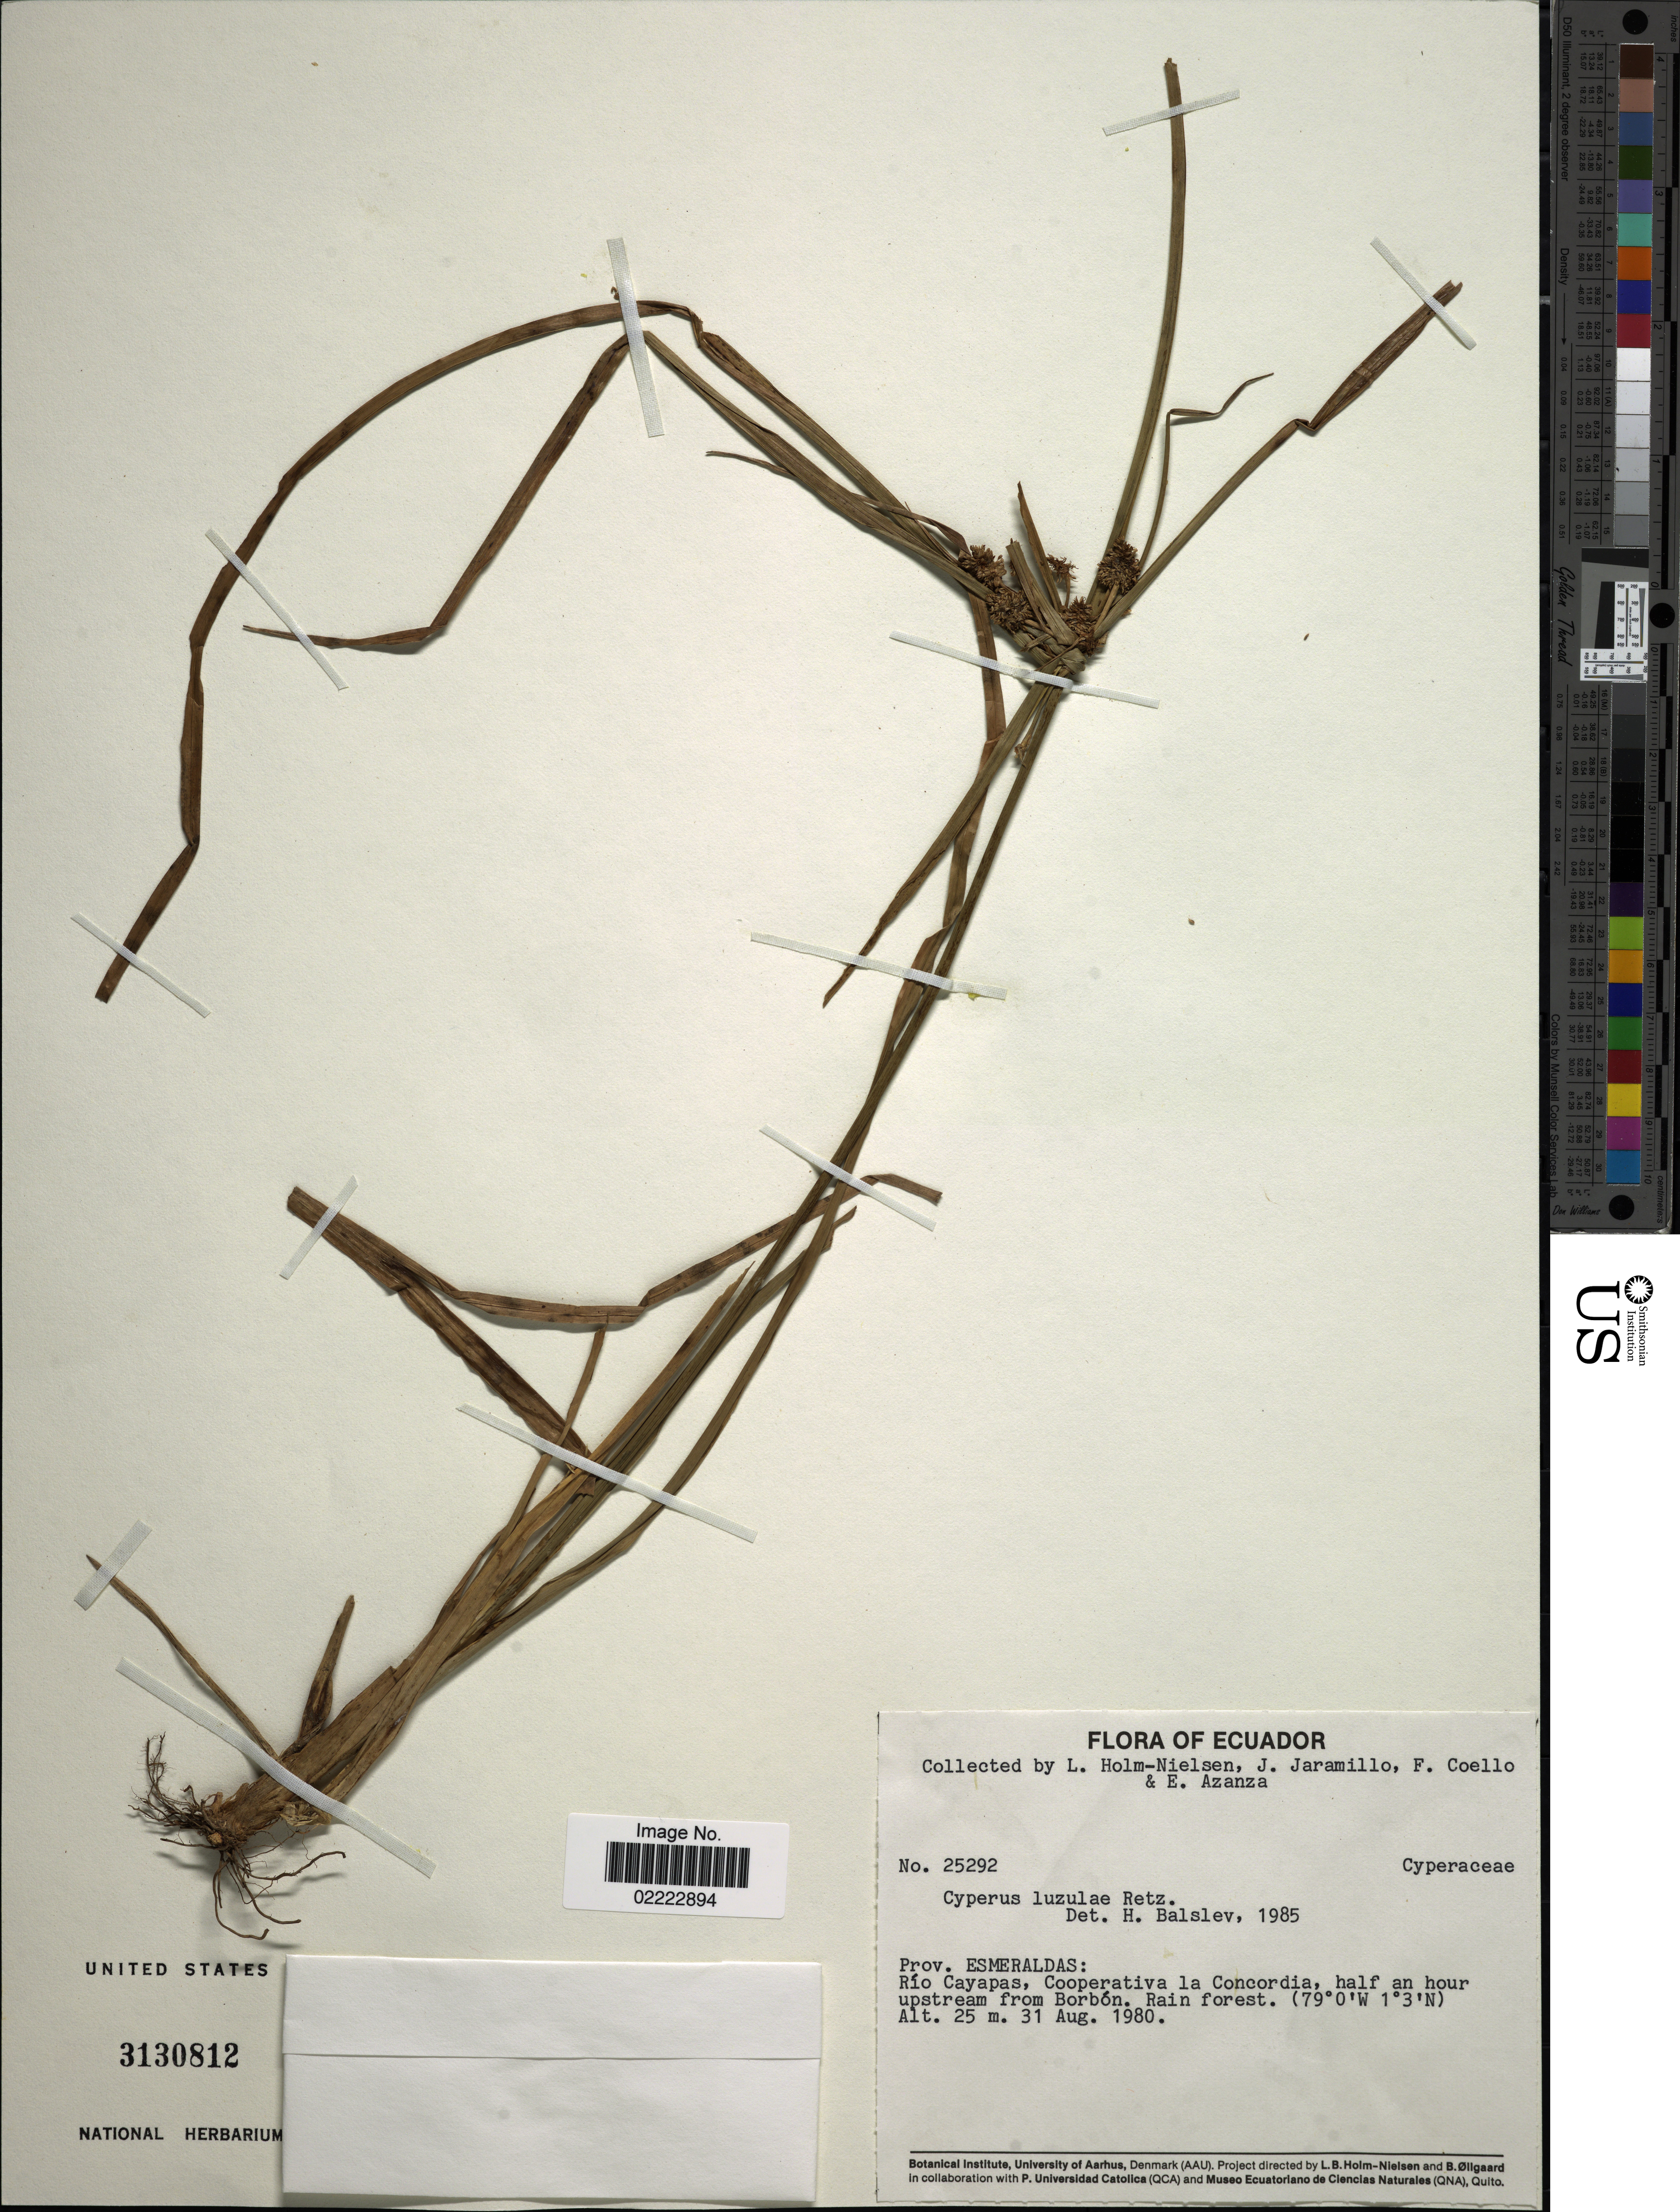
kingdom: Plantae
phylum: Tracheophyta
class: Liliopsida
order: Poales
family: Cyperaceae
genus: Cyperus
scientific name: Cyperus luzulae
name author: (L.) Rottb. ex Retz.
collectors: L. B. Holm-Nielsen, J. Jaramillo, F. Coello & E. Azanza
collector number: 25292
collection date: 1980-08-31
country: Ecuador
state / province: Esmeraldas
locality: Prov. Esmeraldas: Rio Cayapas, Cooperativa la Concordia, half an hour upstream from Borbon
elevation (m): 25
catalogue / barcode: US 3130812